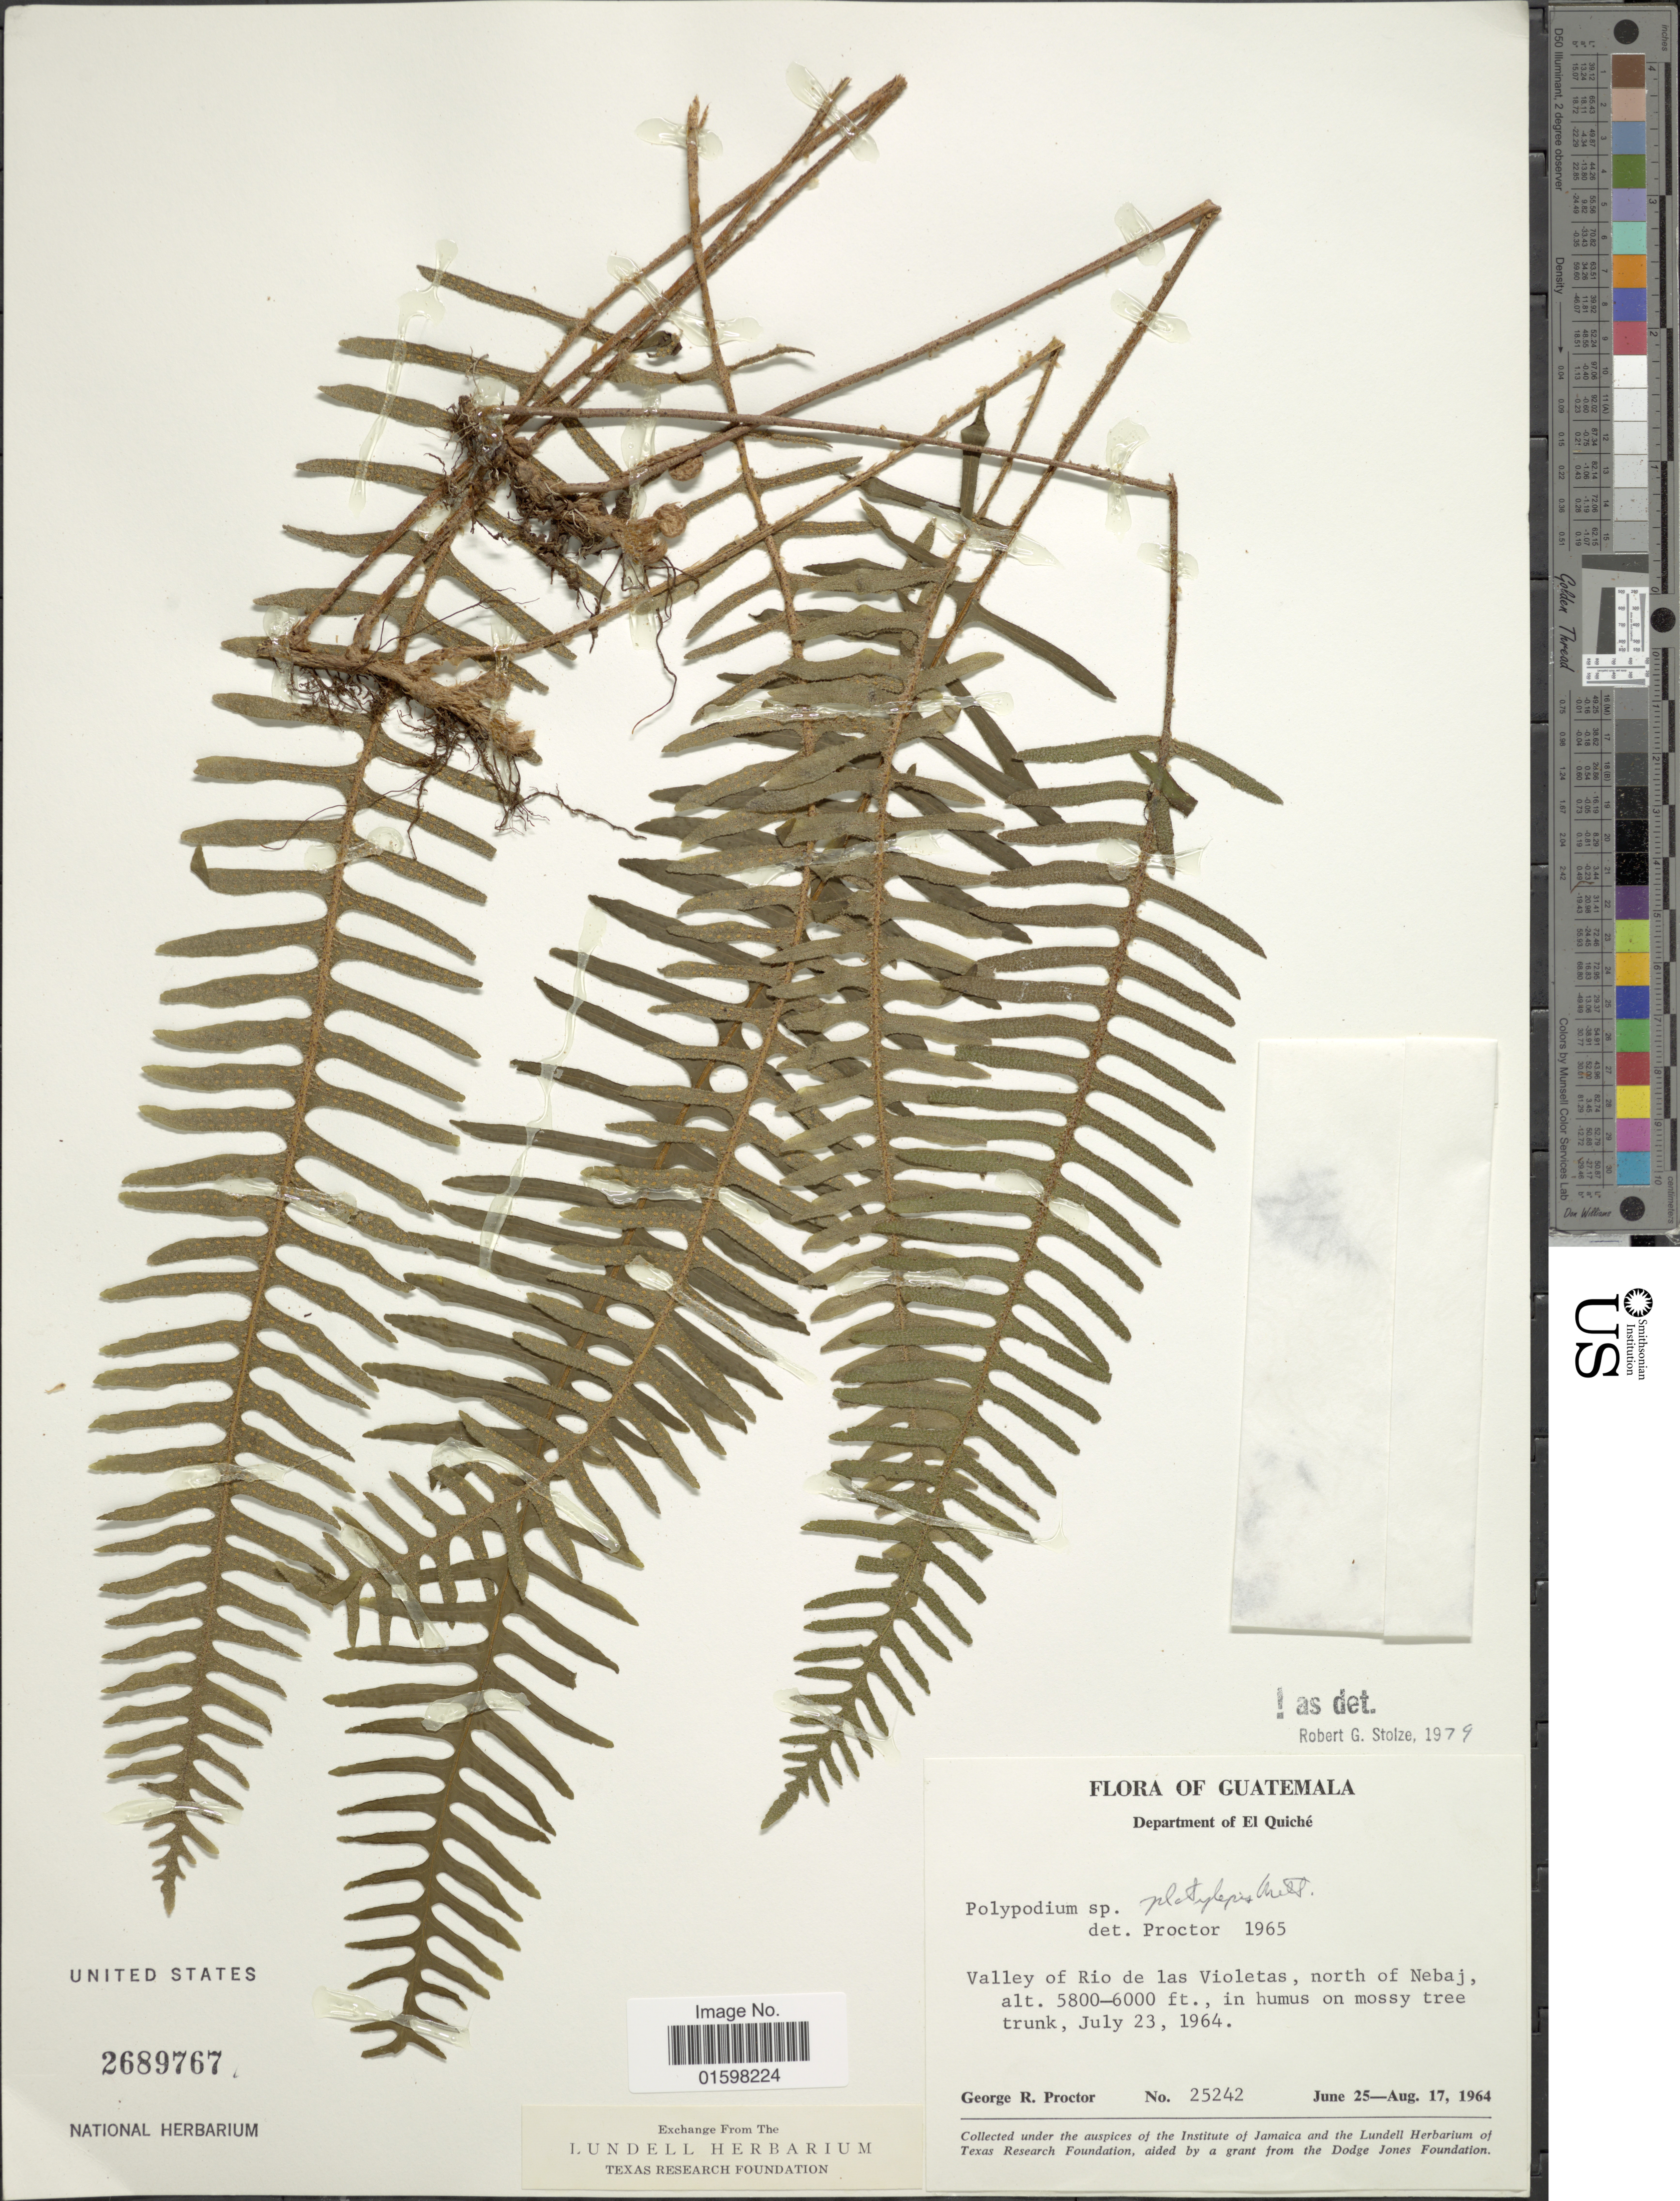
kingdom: Plantae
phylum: Tracheophyta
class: Polypodiopsida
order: Polypodiales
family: Polypodiaceae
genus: Pleopeltis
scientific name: Pleopeltis platylepis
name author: (Mett. ex Kuhn) A.R. Sm. & Tejero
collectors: G. R. Proctor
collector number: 25242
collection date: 1964-06-25/1964-08-17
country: Guatemala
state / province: El Quiché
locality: Department of El Quiche. Valley of Rio de Los Violetas, north of Nebaj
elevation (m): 1768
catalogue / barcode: US 2689767